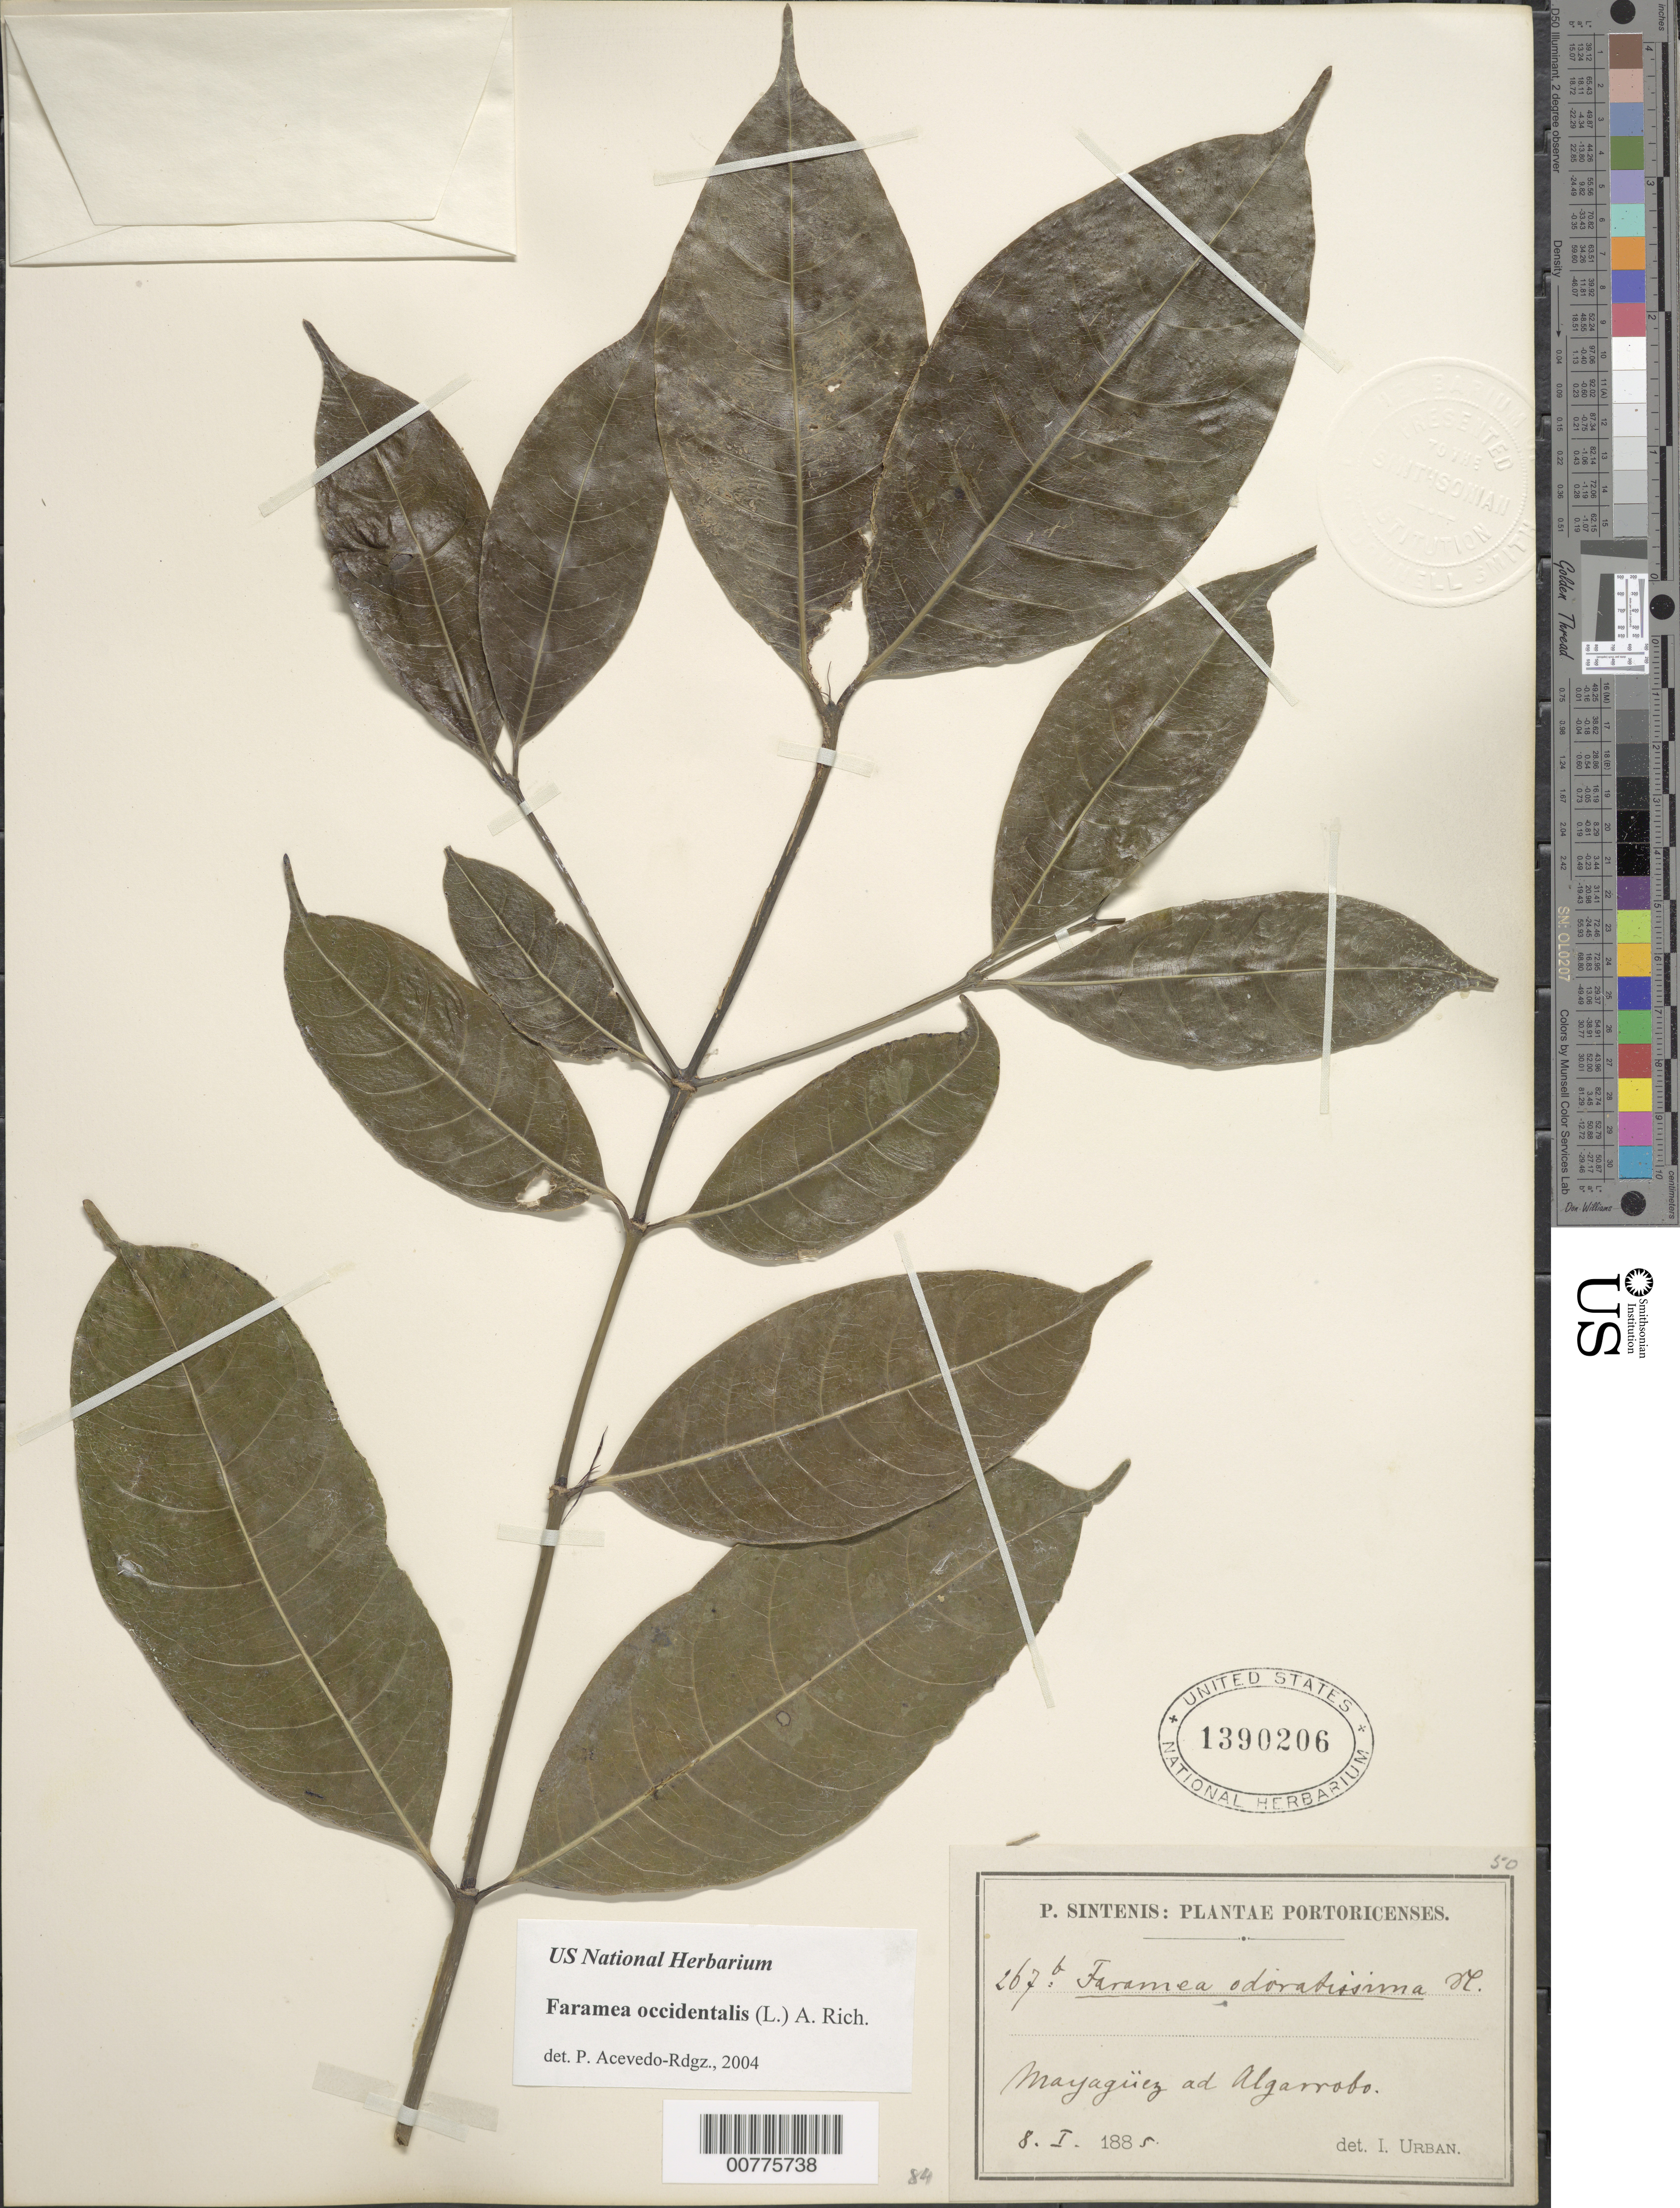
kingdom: Plantae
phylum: Tracheophyta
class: Magnoliopsida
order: Gentianales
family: Rubiaceae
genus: Faramea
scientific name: Faramea occidentalis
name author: (L.) A. Rich.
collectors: P. Sintenis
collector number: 267b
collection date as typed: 08 Jan 1885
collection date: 1885-01-08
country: Puerto Rico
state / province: Mayagüez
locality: Mayagüez ad Algarrobo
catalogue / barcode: US 1390206